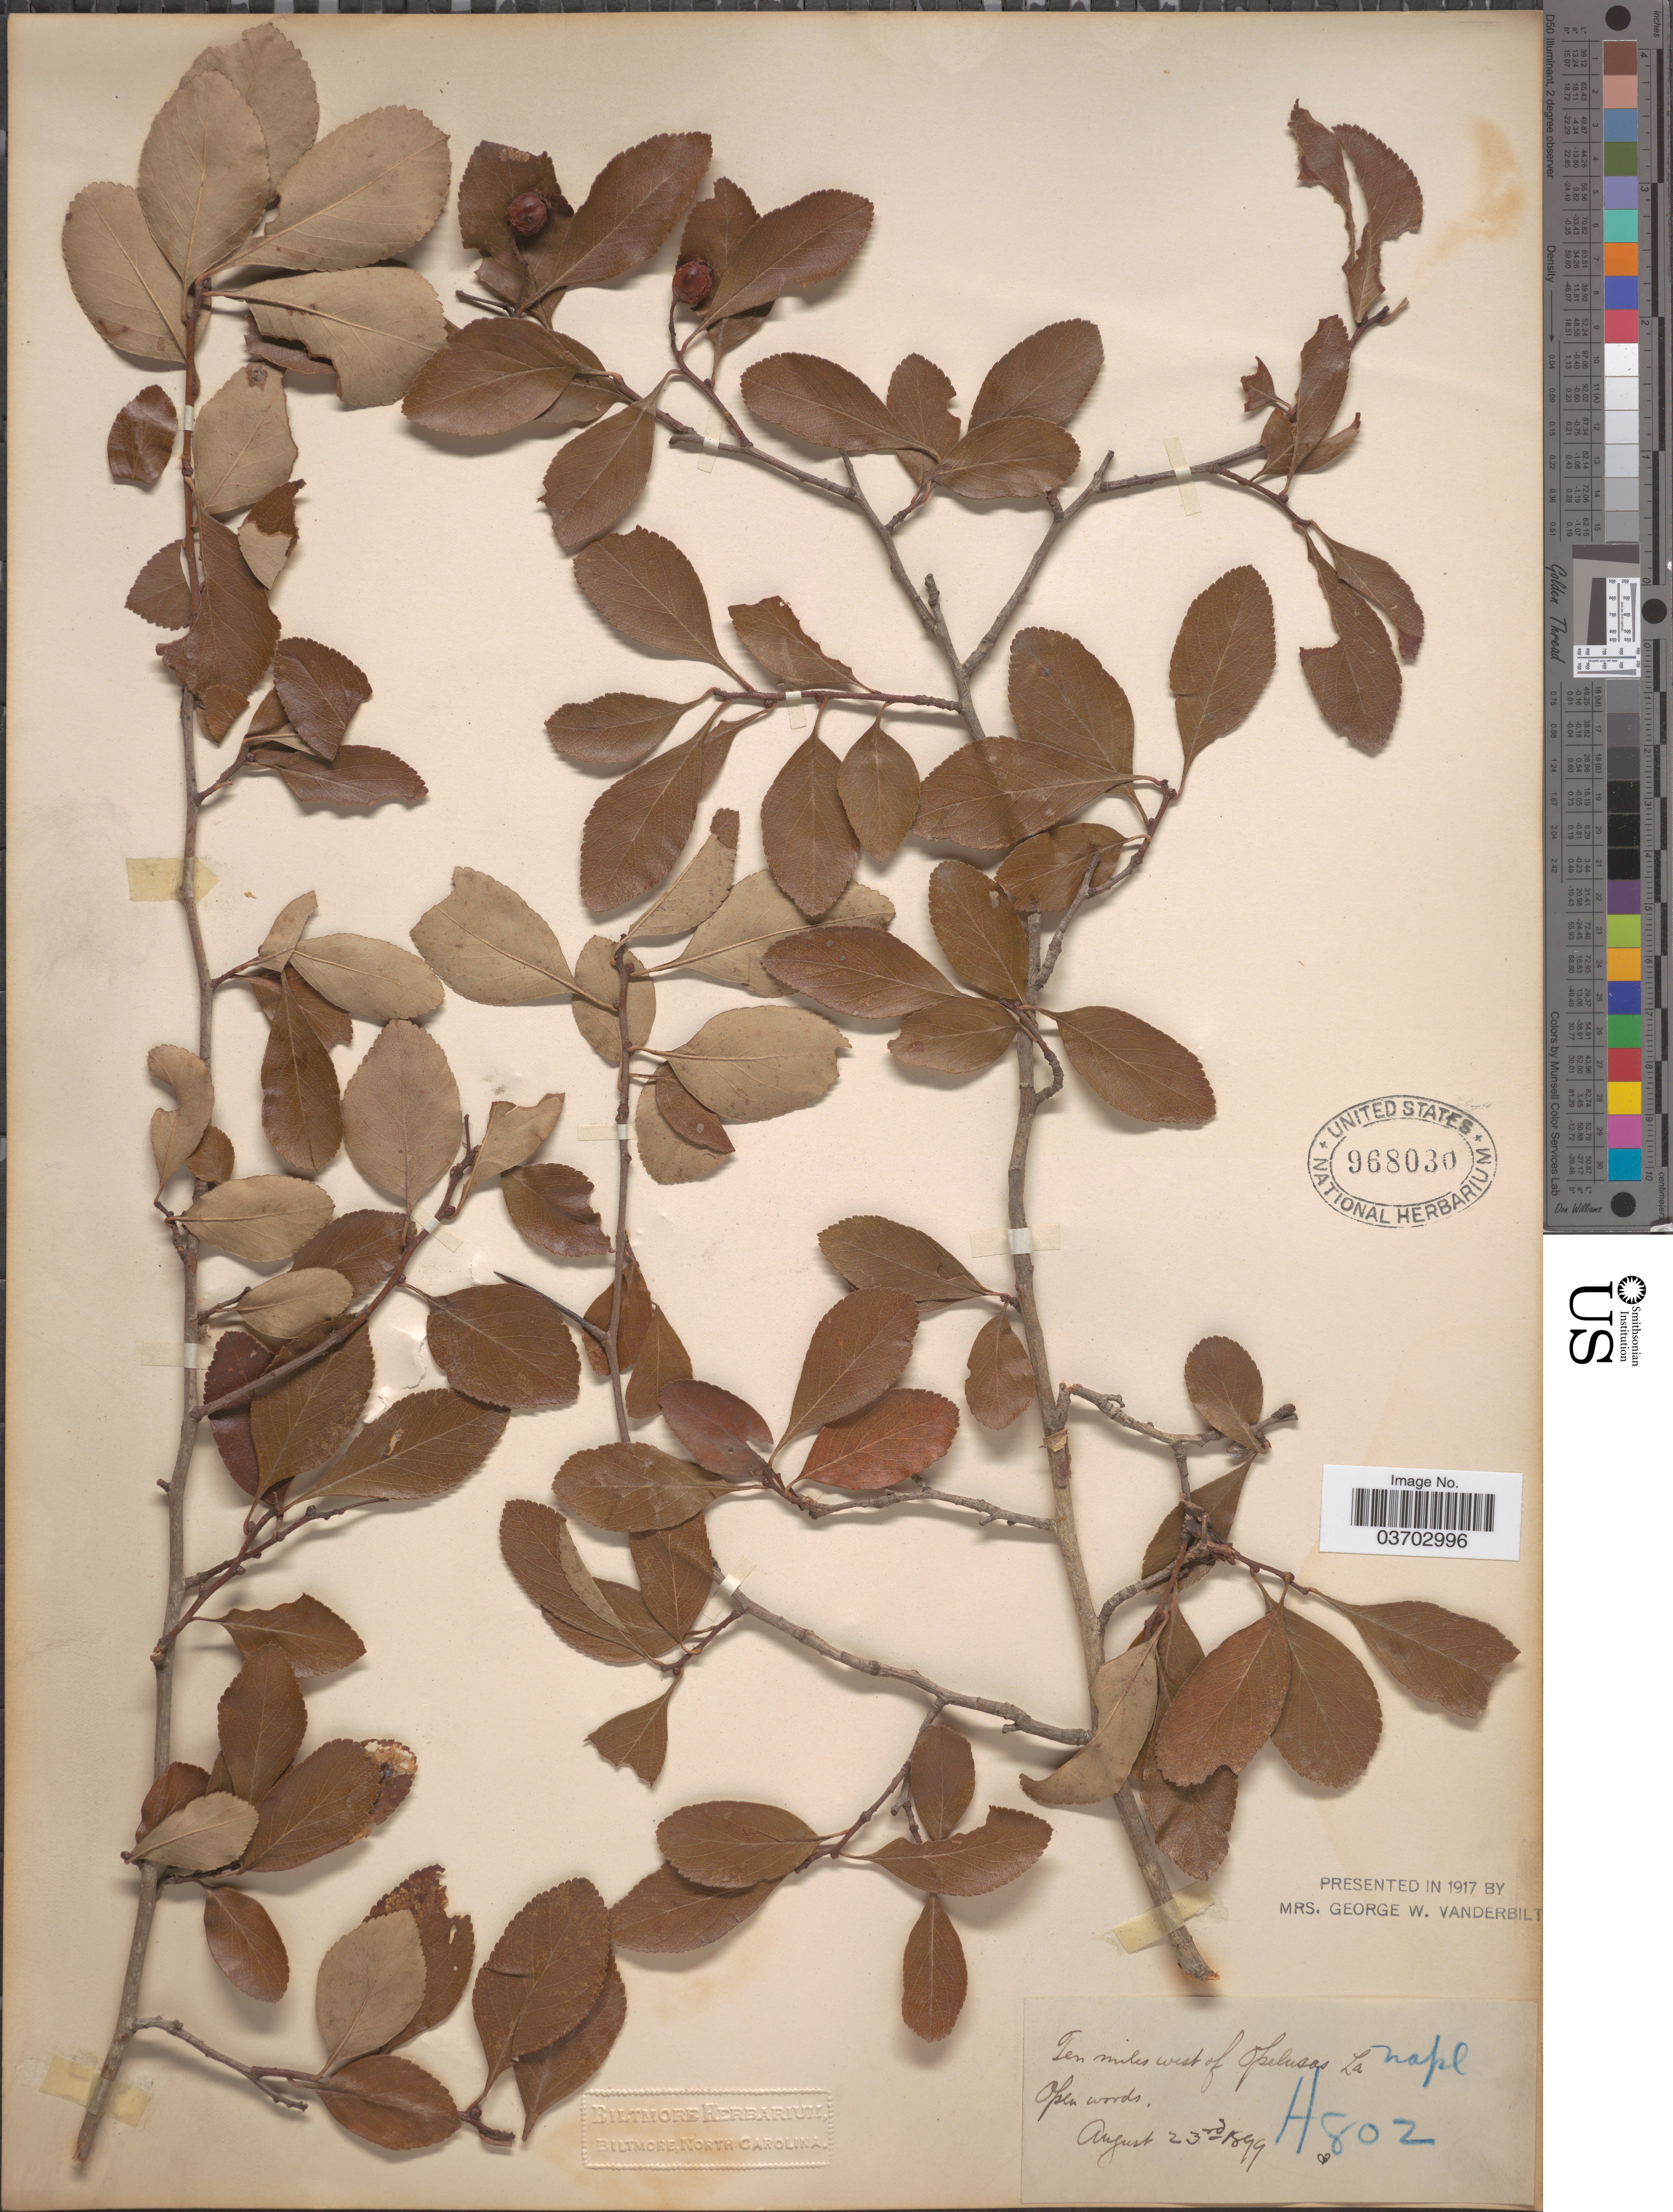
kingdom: Plantae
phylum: Tracheophyta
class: Magnoliopsida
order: Rosales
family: Rosaceae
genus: Crataegus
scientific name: Crataegus crus-galli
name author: L.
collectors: ex herb. Biltmore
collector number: H802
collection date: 1899-08-23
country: United States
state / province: Louisiana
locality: Ten miles west of Opelusas.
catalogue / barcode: US 968030